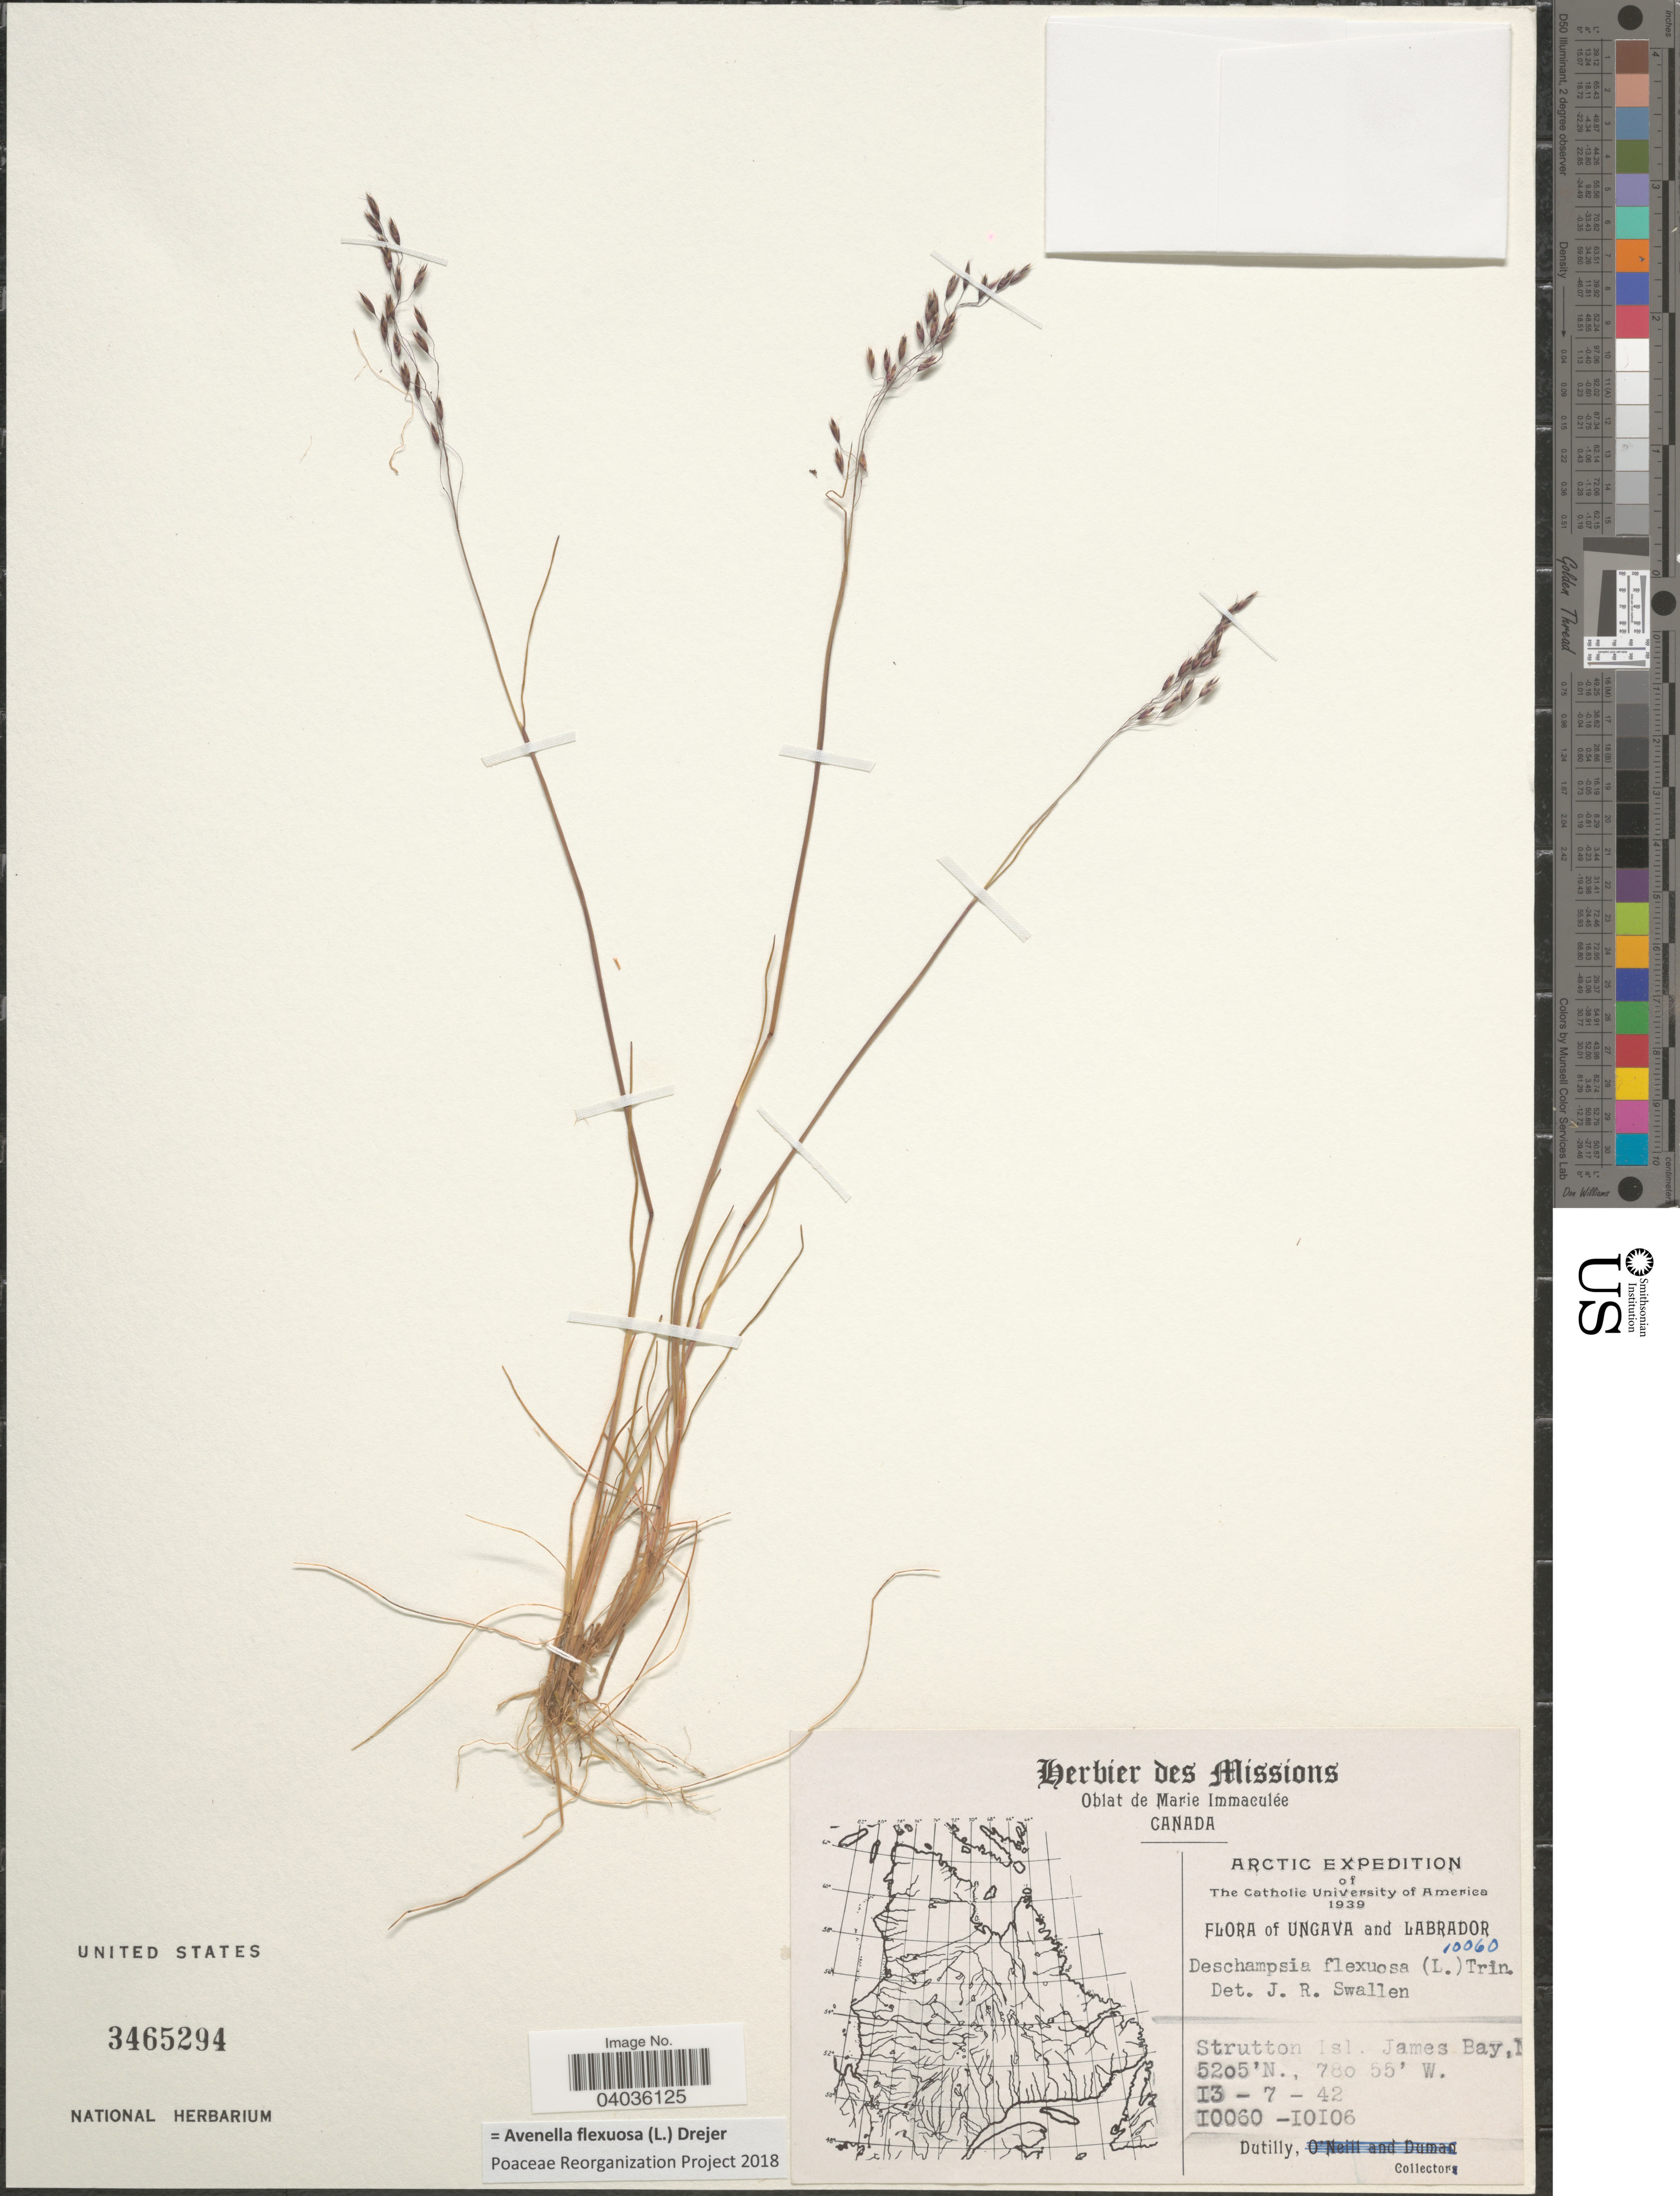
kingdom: Plantae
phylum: Tracheophyta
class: Liliopsida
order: Poales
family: Poaceae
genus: Avenella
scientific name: Avenella flexuosa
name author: (L.) Drejer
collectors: -. Dutilly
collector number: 10060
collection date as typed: Transcribed d/m/y: 13/7/42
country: Canada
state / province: Newfoundland and Labrador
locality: Ungava and Labrador. Strutton Isl., James Bay, [illegible text]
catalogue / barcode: US 3465294